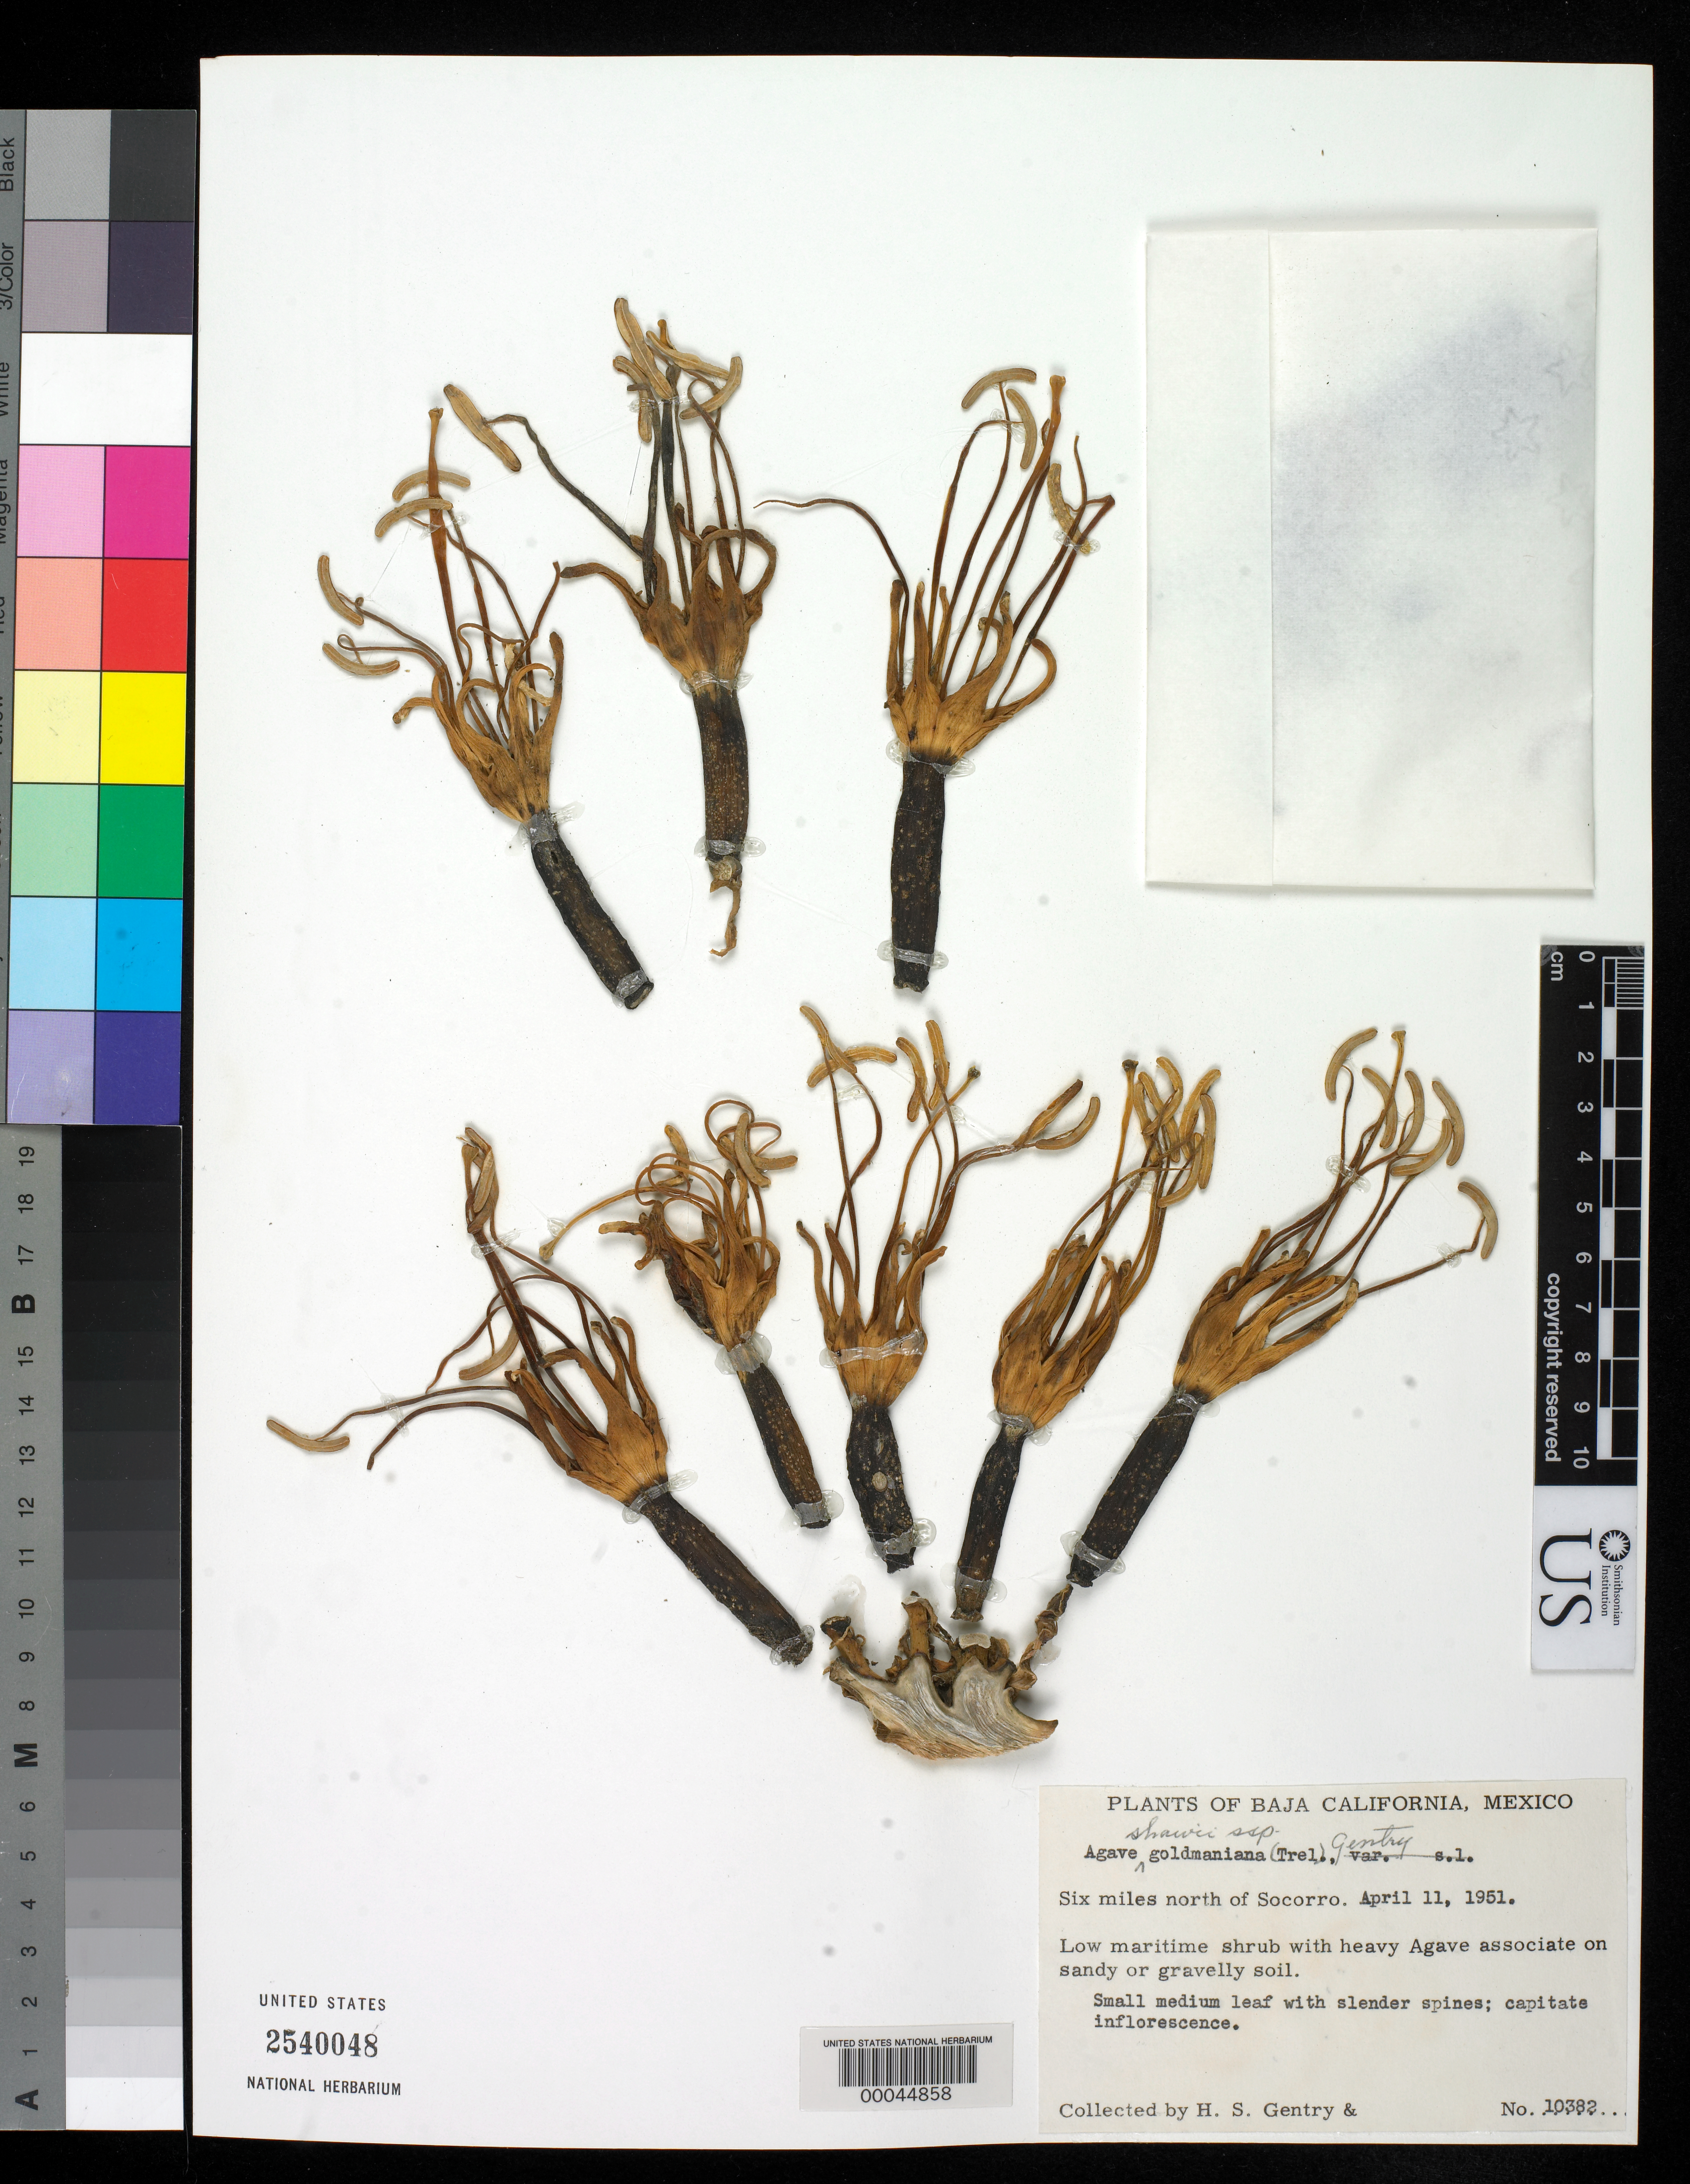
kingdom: Plantae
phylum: Tracheophyta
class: Liliopsida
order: Asparagales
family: Asparagaceae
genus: Agave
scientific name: Agave shawii subsp. goldmaniana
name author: (Trel.) Gentry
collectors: H. S. Gentry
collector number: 10382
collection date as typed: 11 Apr 1951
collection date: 1951-04-11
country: Mexico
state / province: Baja California Norte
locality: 6 mi N of Socorro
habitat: Low maritime shrub w/heavy a. assoc.on sandy or gravelly soil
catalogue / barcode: US 2540048